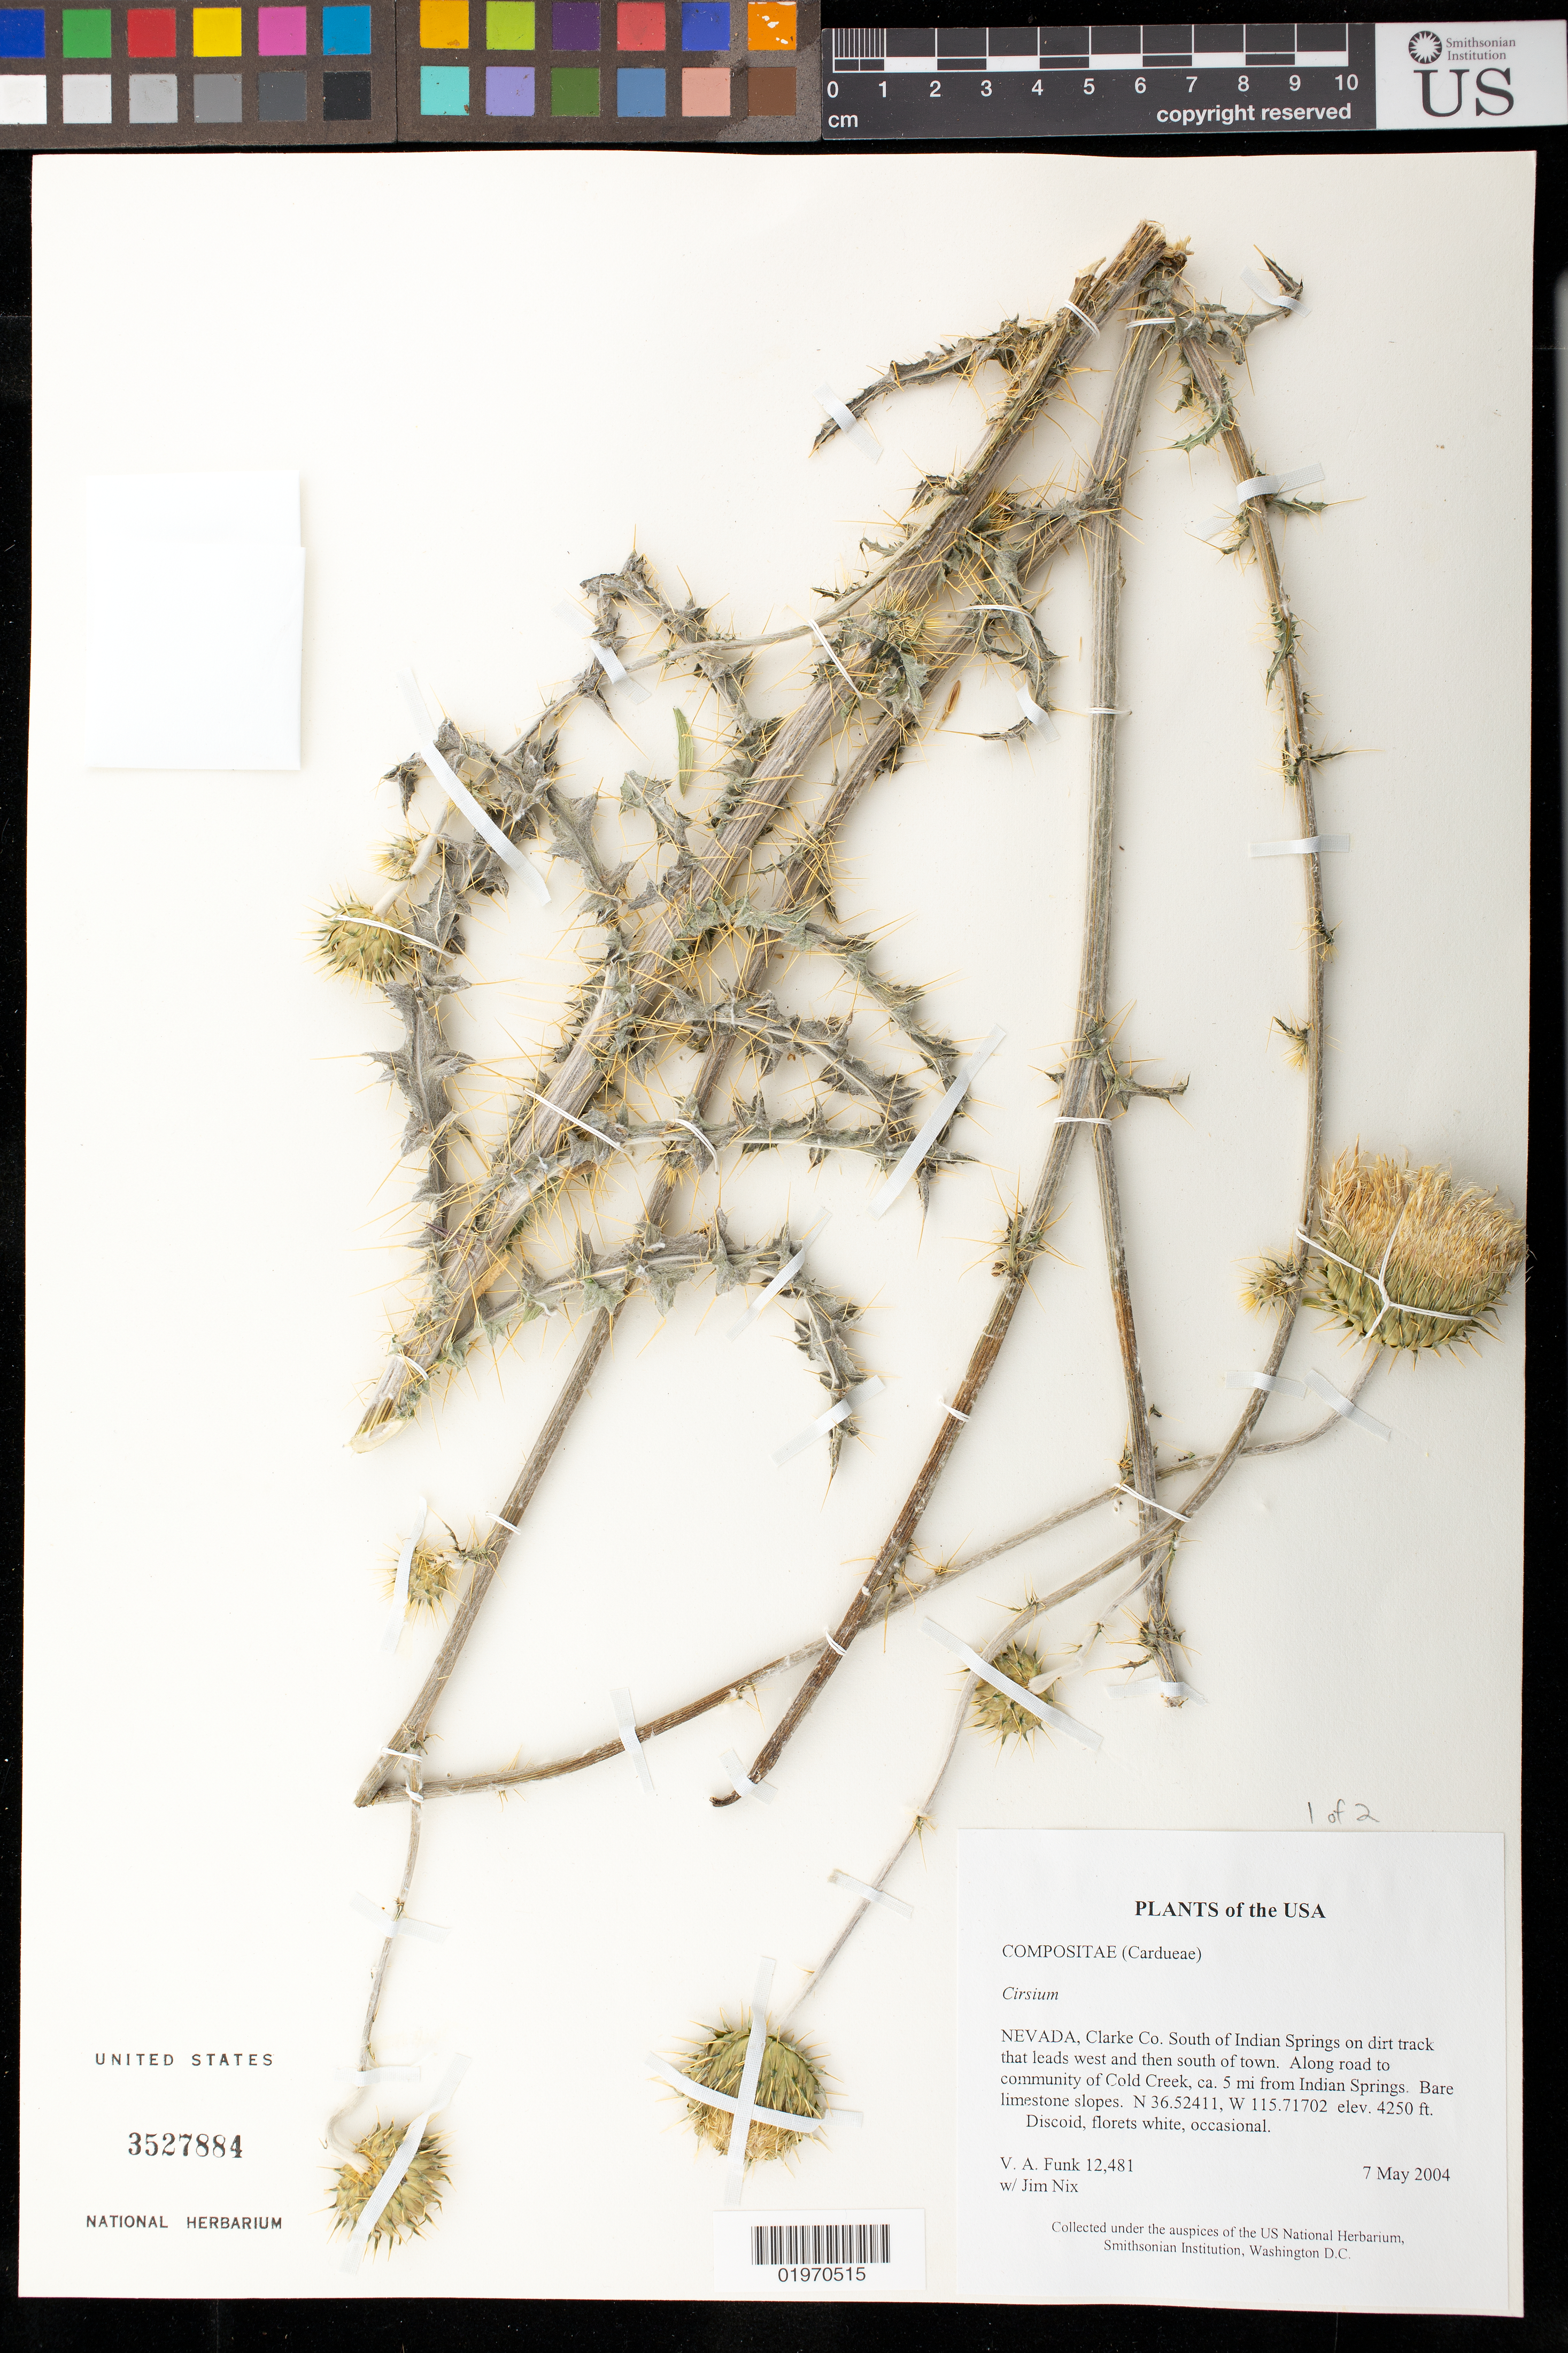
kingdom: Plantae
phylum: Tracheophyta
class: Magnoliopsida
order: Asterales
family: Asteraceae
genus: Cirsium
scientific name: Cirsium sp.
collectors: J. Nix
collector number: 12481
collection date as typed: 7 May 2004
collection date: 2004-05-07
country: United States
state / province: Nevada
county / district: Clarke Co.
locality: South of Indian Springs on dirt track that leads west and then south of town. along road to community of Cold Creek, ca. 5 mi from Indian Springs.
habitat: Bare limestone slopes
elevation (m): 1295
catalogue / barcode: US 3527884